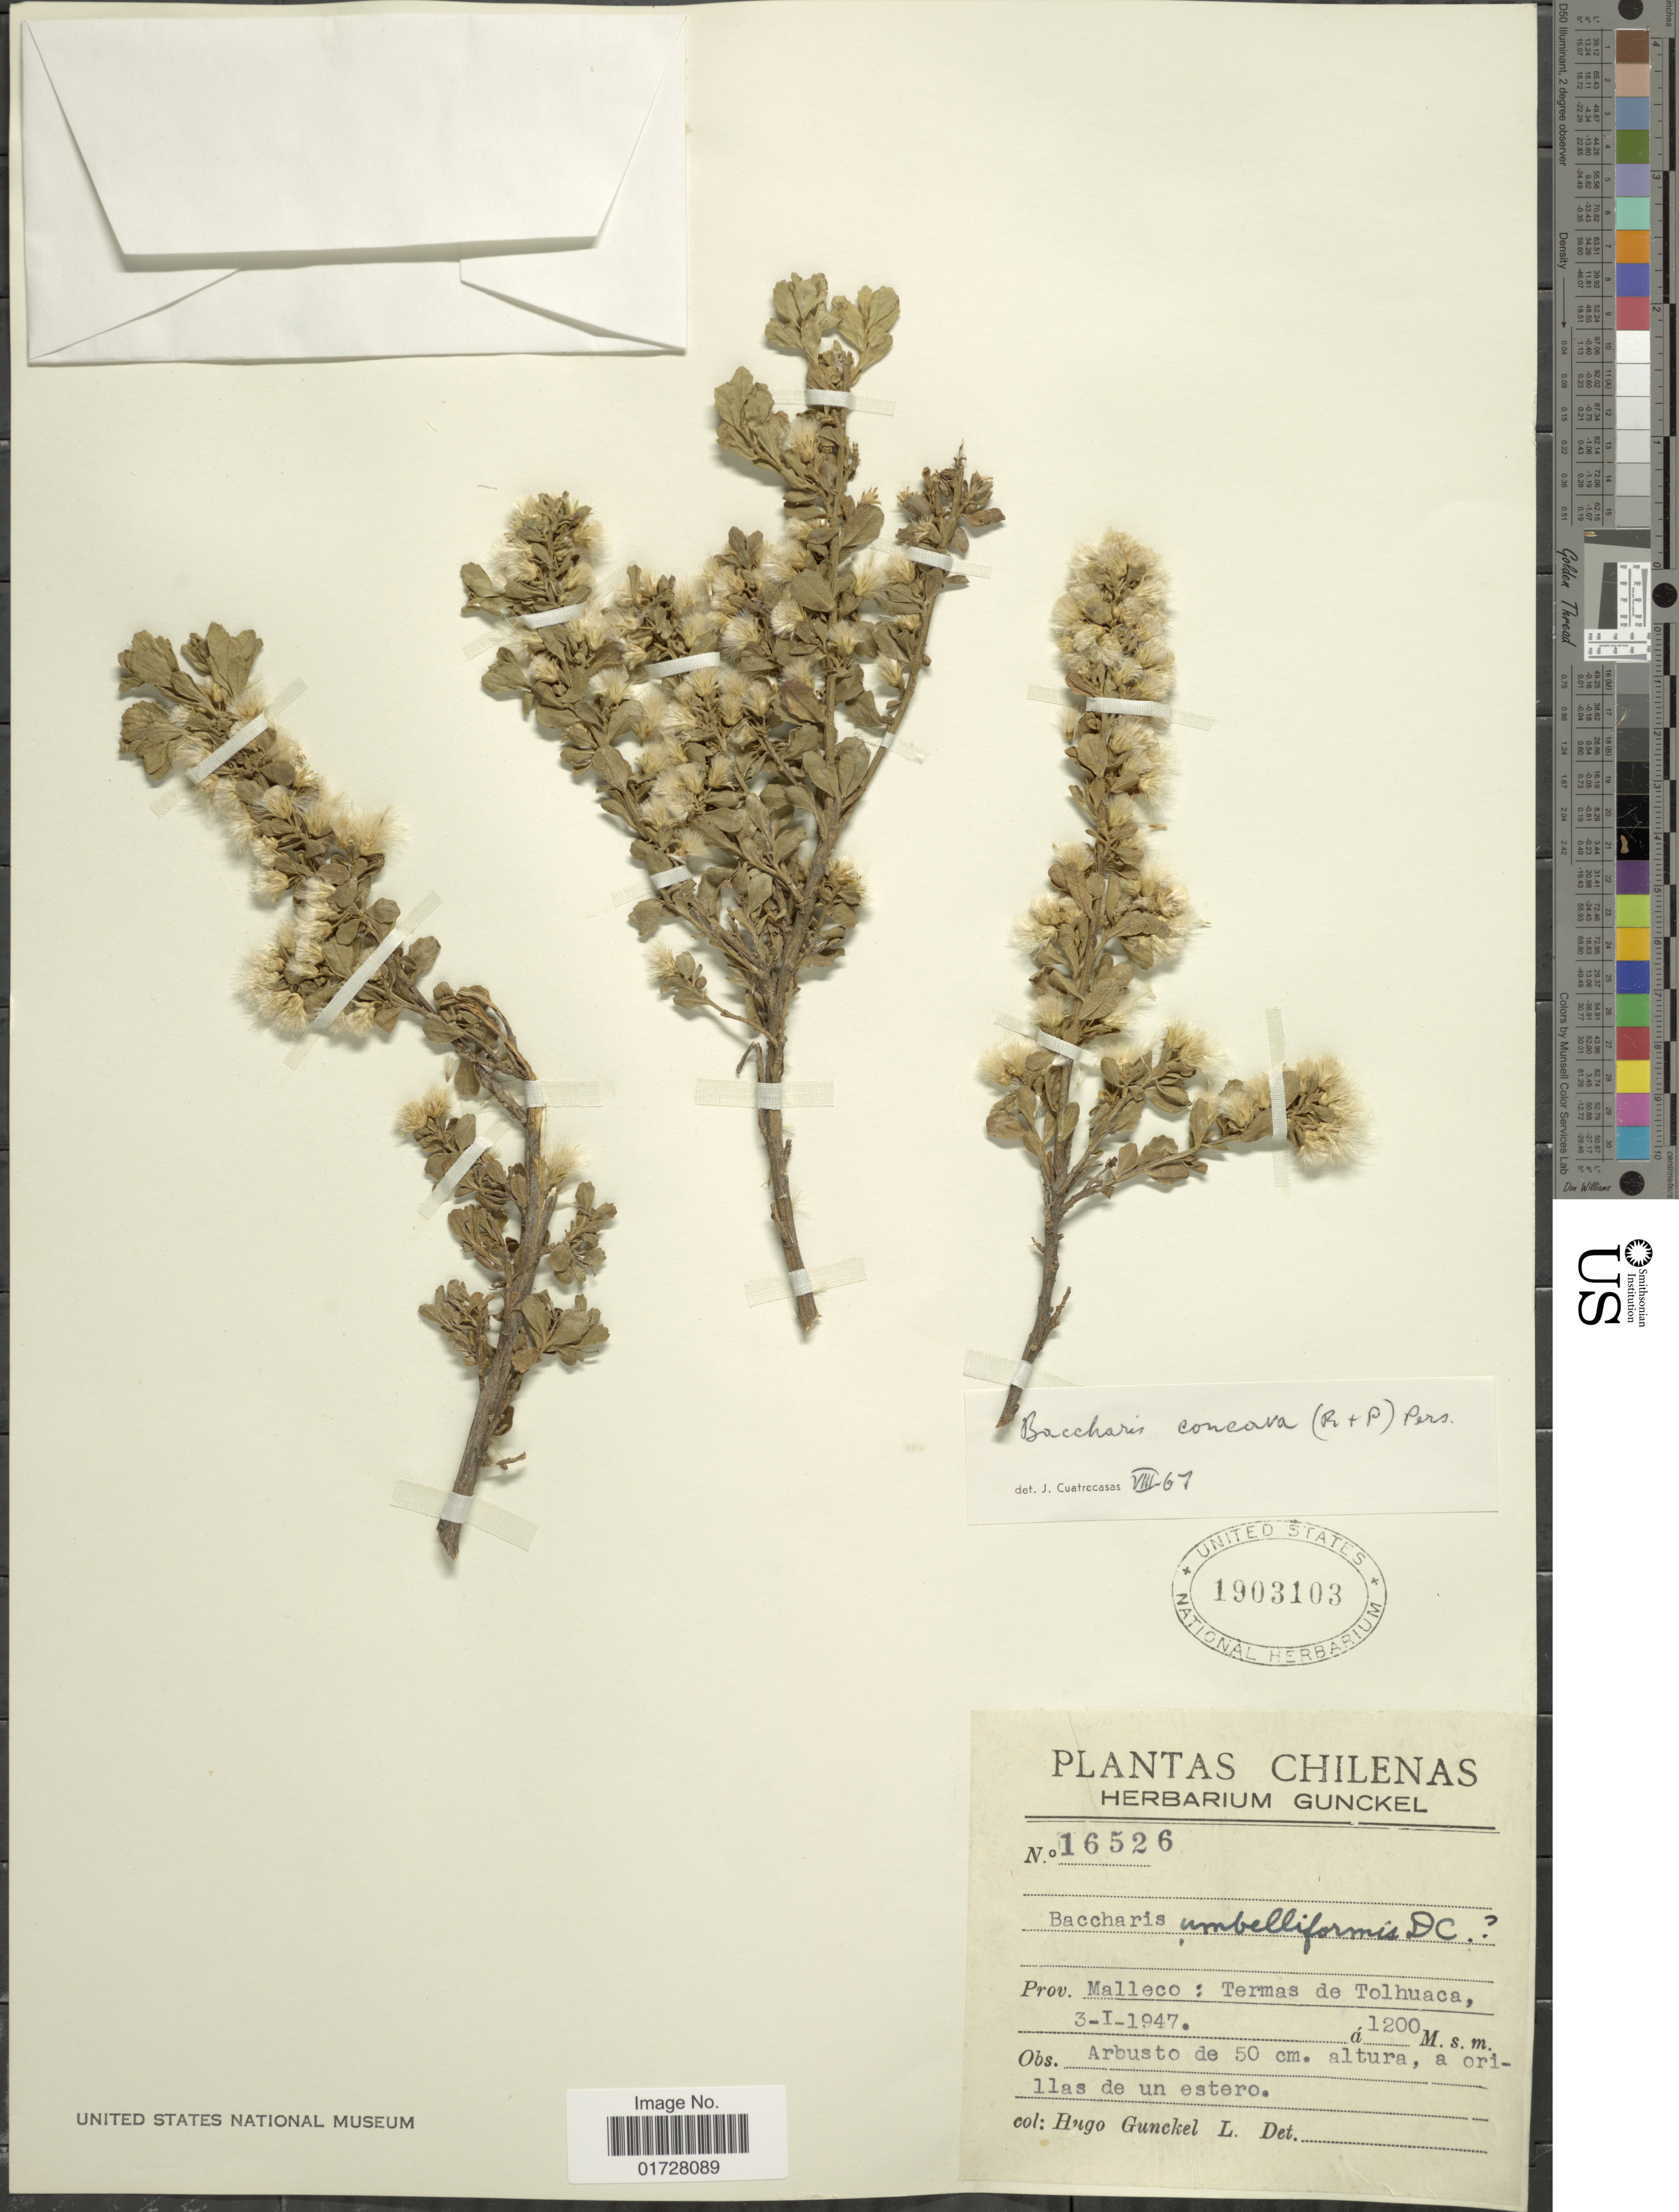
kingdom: Plantae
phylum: Tracheophyta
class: Magnoliopsida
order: Asterales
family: Asteraceae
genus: Baccharis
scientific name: Baccharis concava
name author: (Ruiz & Pav.) Pers.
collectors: H. Gunckel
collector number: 16526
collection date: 1947-01-03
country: Chile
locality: Prov. Malleco, Termas de Tolhuaca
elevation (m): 1200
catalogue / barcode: US 1903103